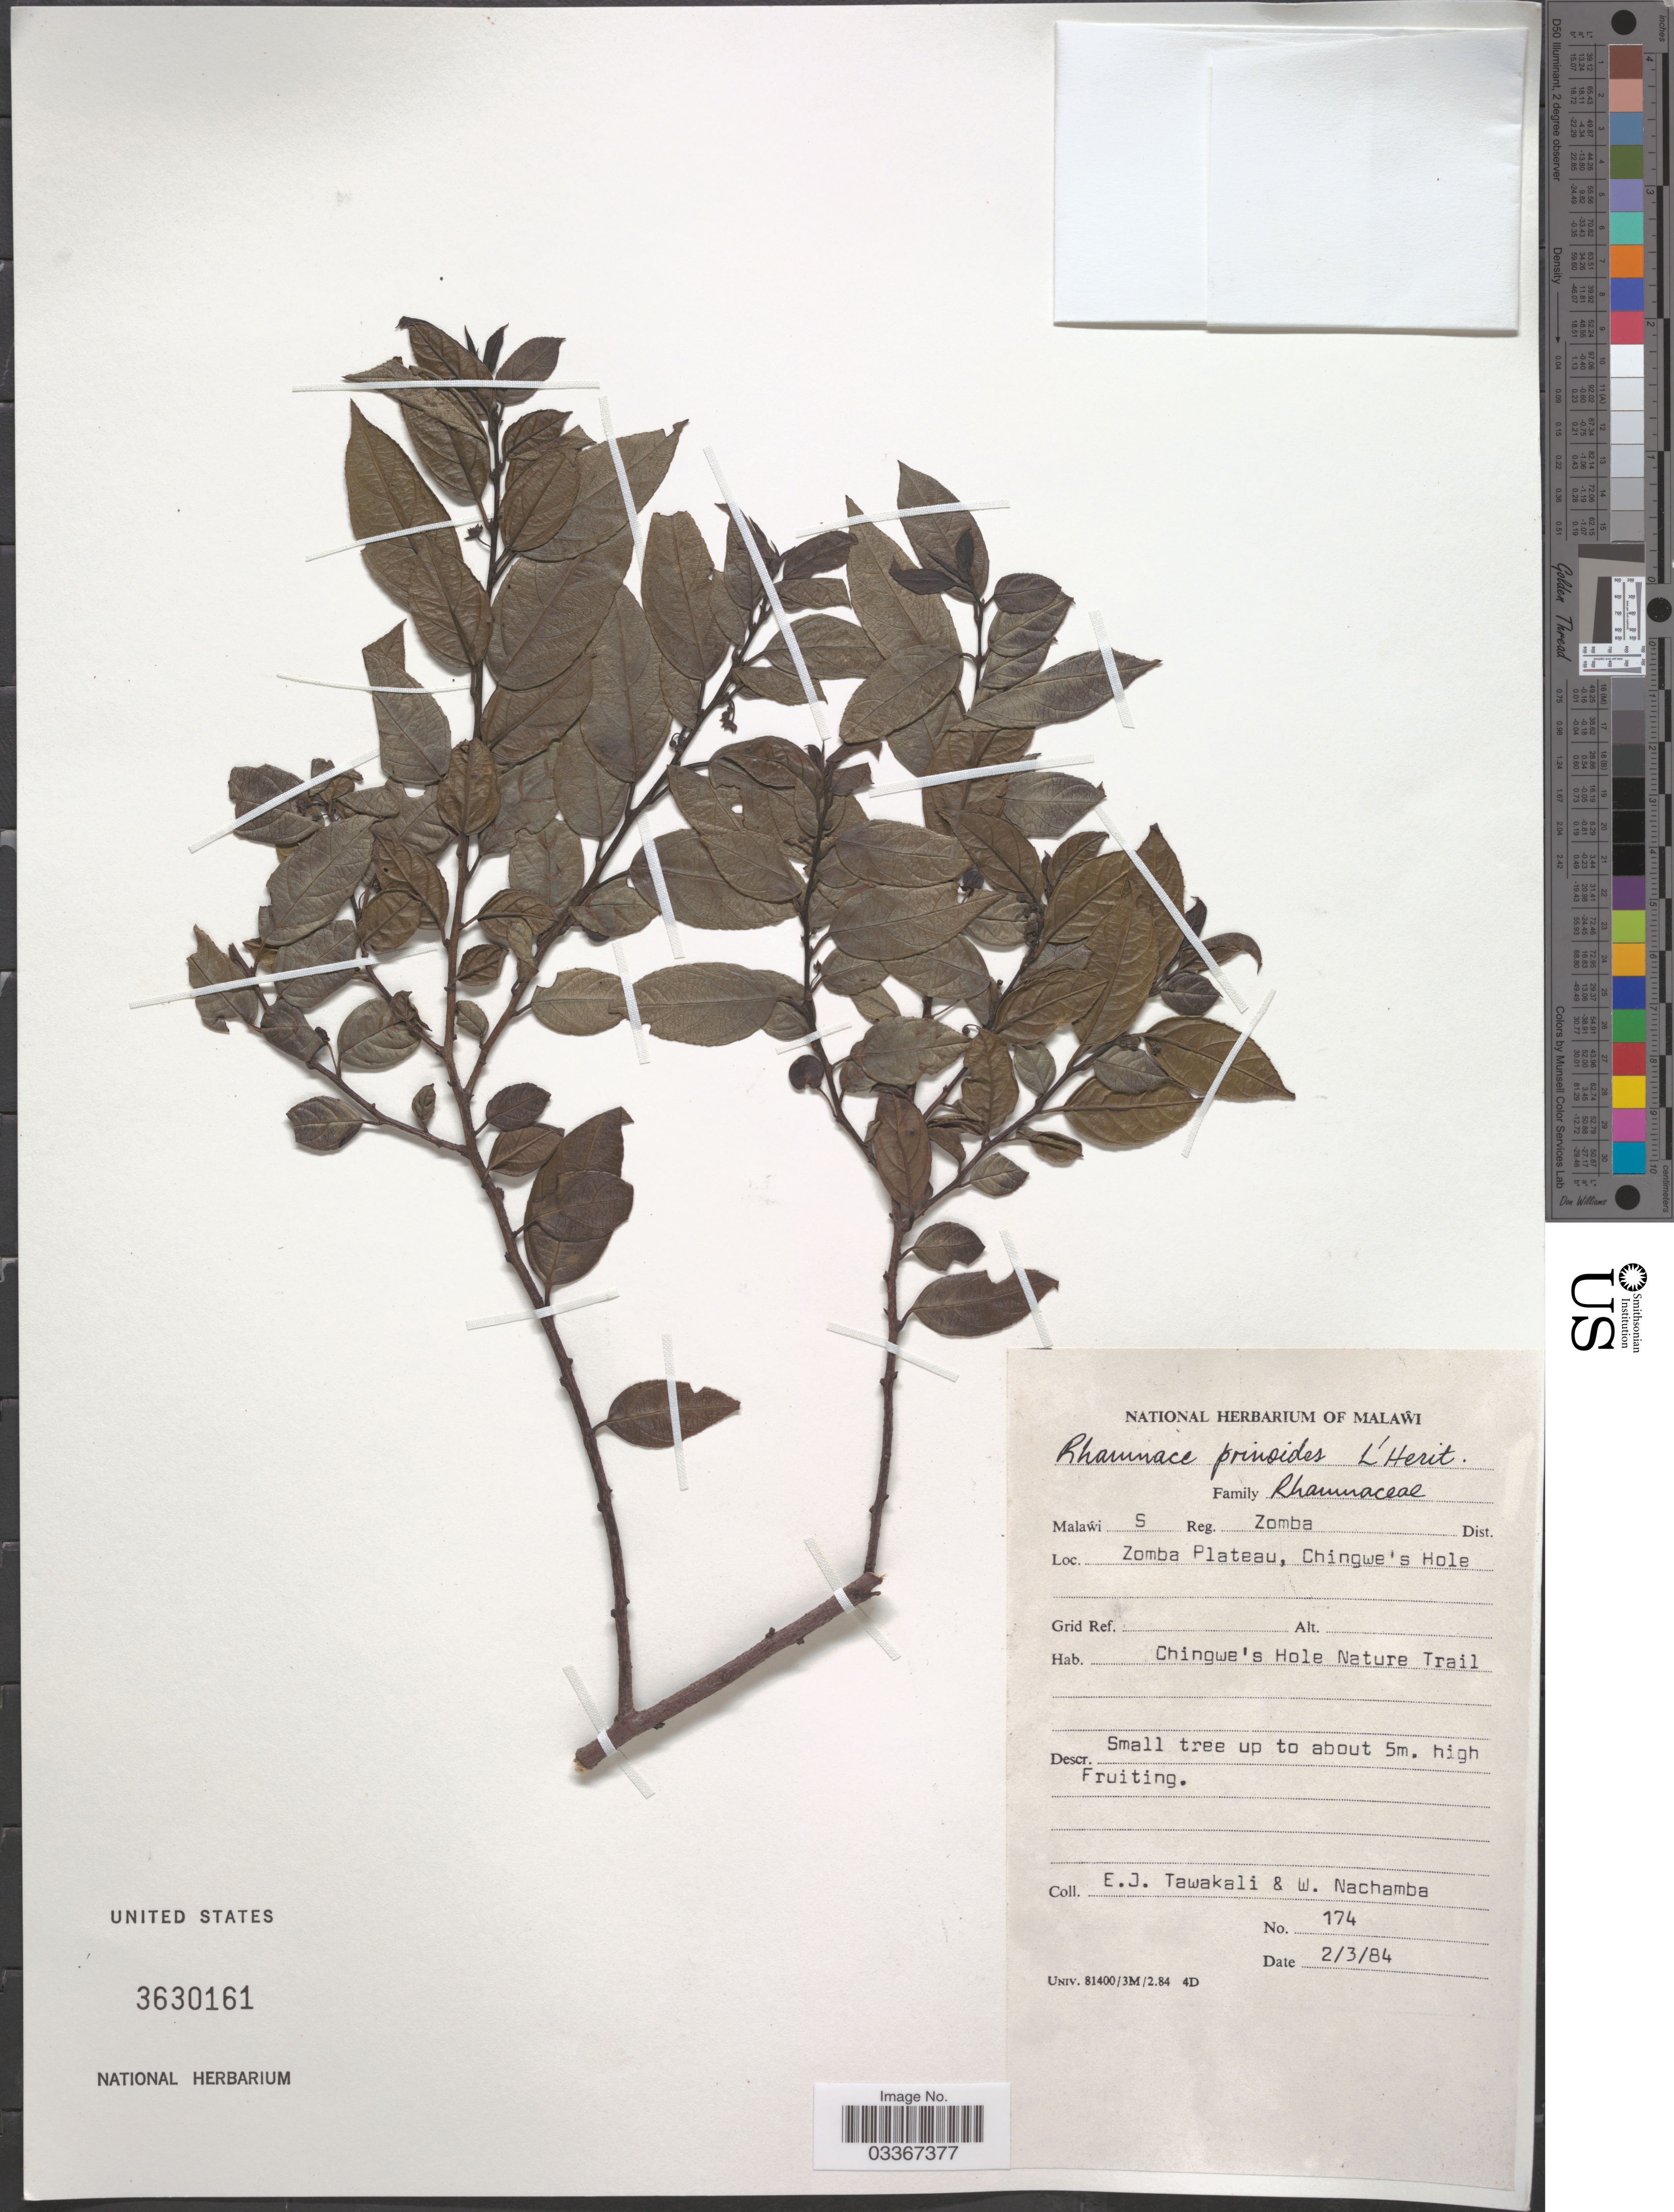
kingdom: Plantae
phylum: Tracheophyta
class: Magnoliopsida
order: Rosales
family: Rhamnaceae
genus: Rhamnus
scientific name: Rhamnus prinoides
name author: L'Hér.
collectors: E. Tawakali & W. Nachamba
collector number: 174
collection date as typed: Transcribed d/m/y: 2/3/84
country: Malawi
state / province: Southern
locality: Malawi S Reg. Zomba Dist. Zomba Plateau, Chingwe's Hole. Chingwe's Hole Nature Trail.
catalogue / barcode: US 3630161